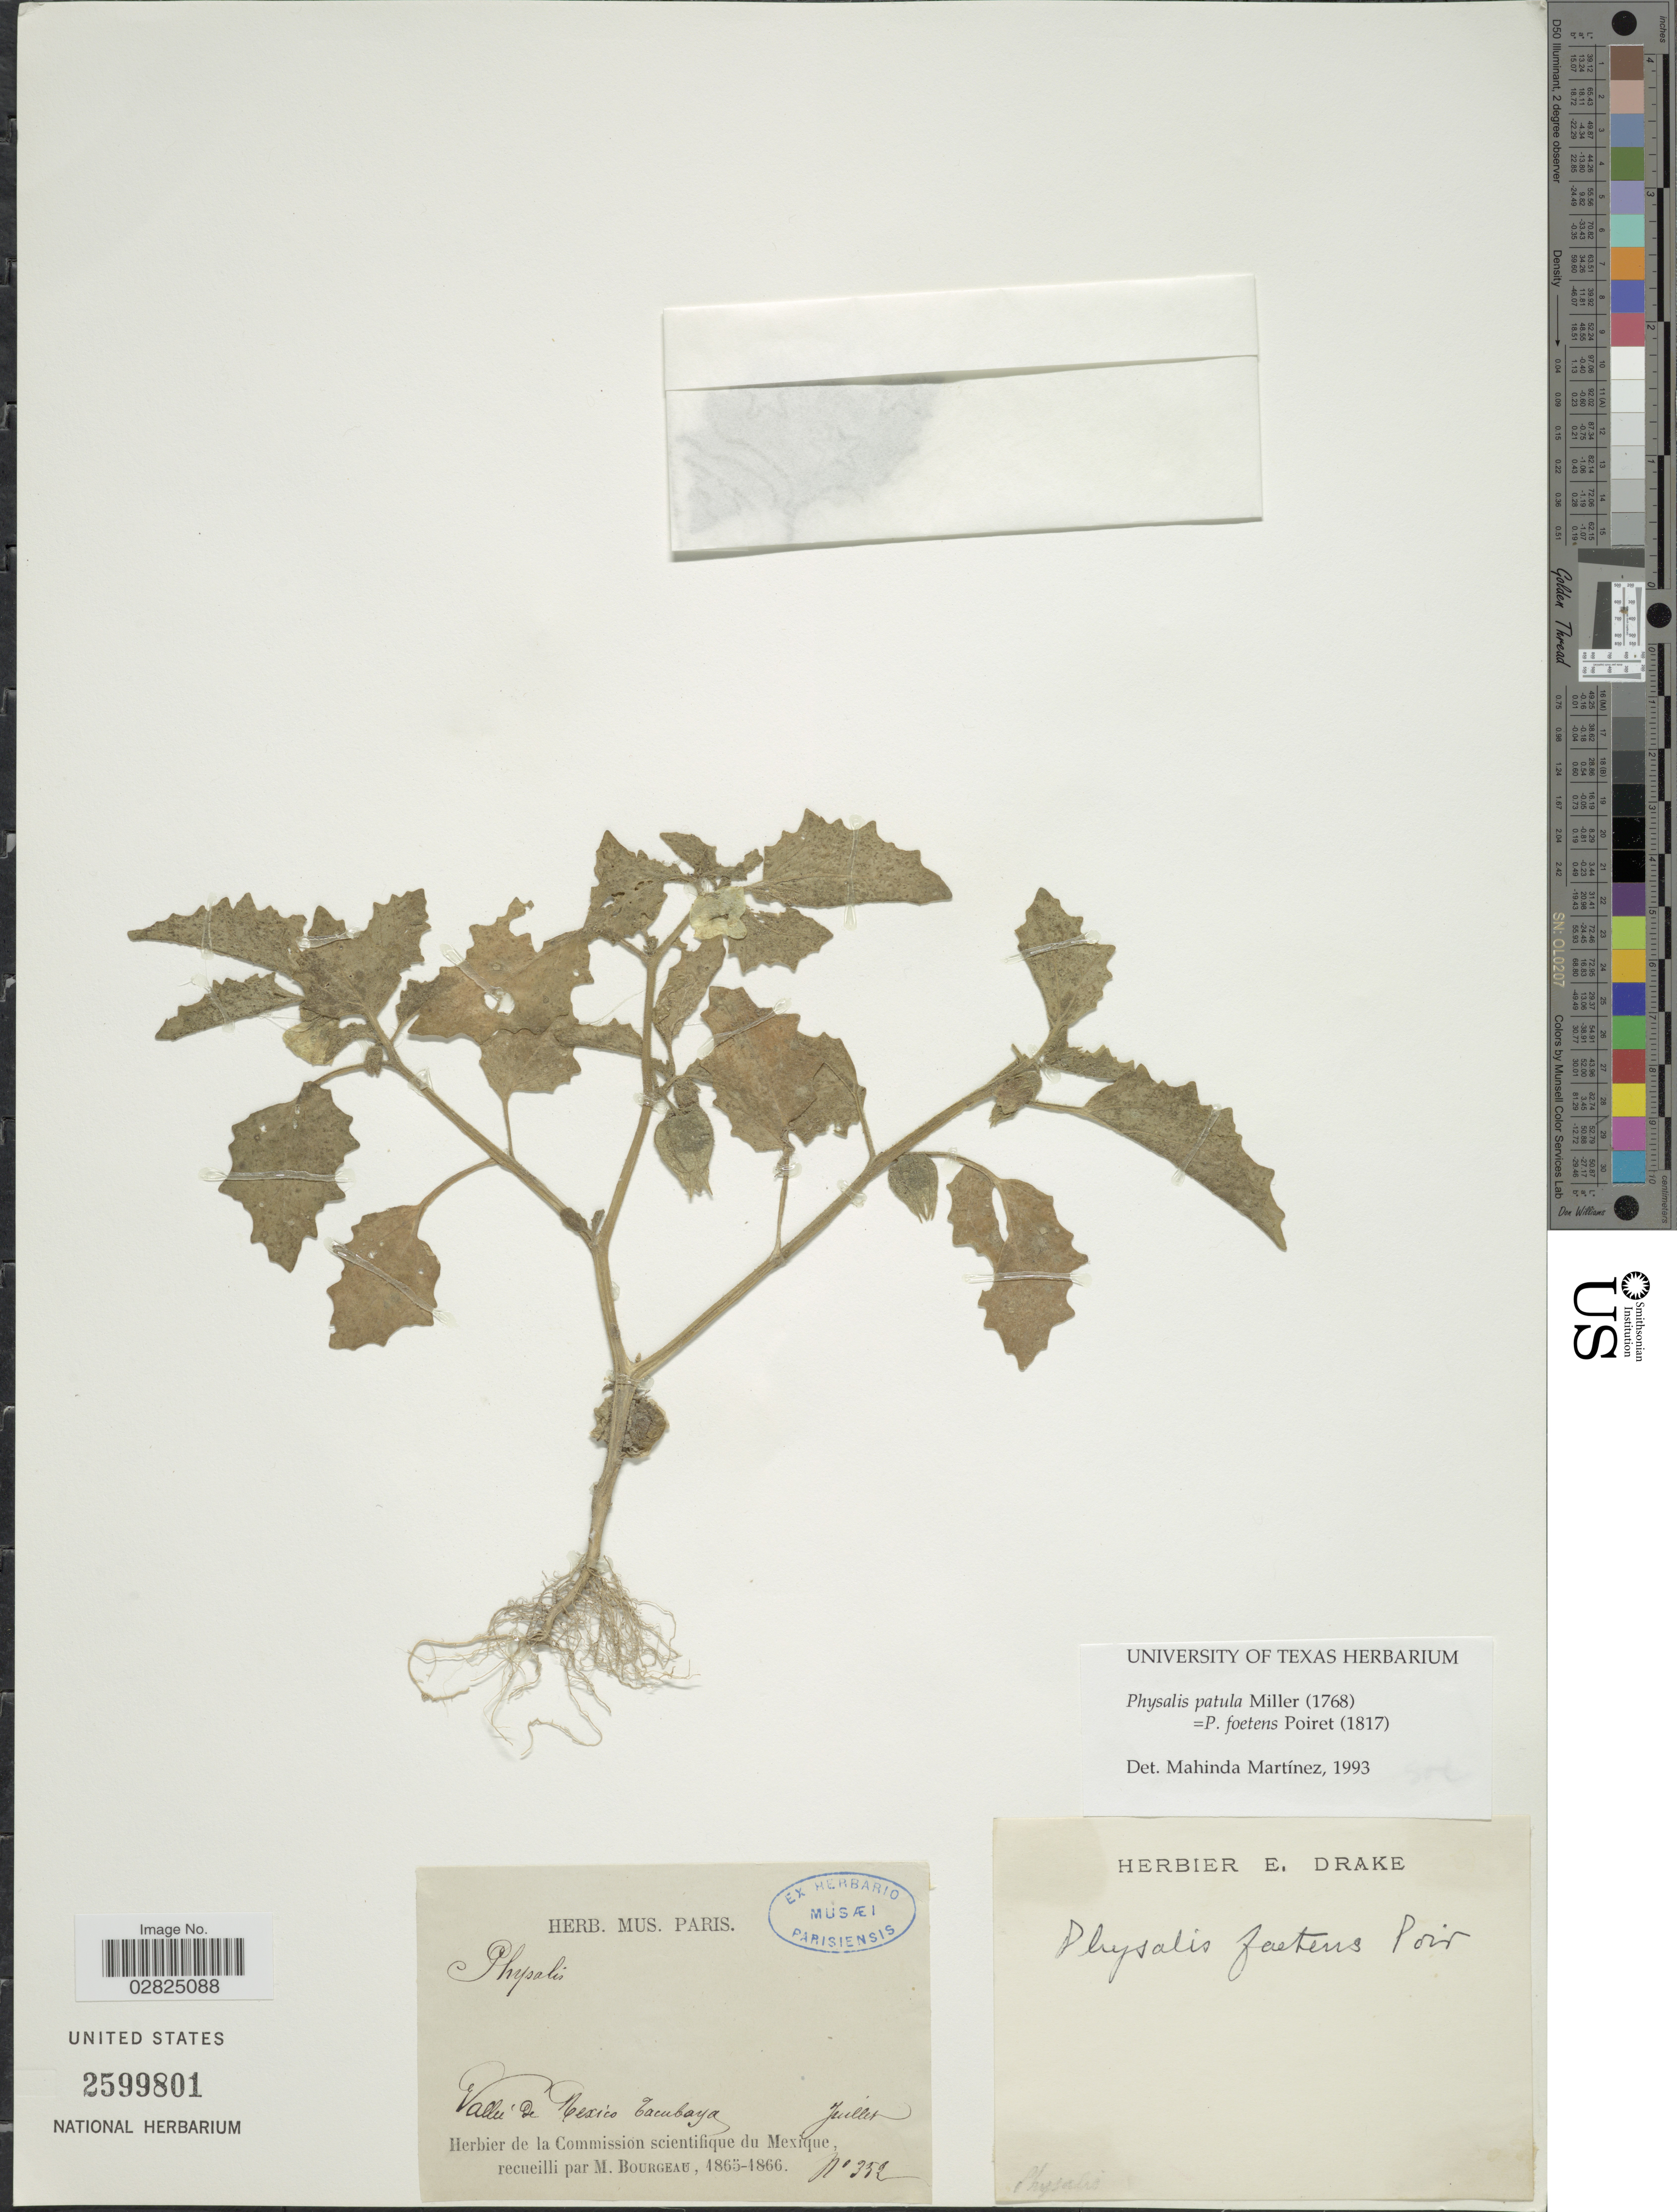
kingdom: Plantae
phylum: Tracheophyta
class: Magnoliopsida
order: Solanales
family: Solanaceae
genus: Physalis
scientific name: Physalis patula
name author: Mill.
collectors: M. Bourgeau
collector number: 352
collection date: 1865-07/1866-07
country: Mexico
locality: Vallée de Mexico Tacubaya.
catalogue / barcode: US 2599801